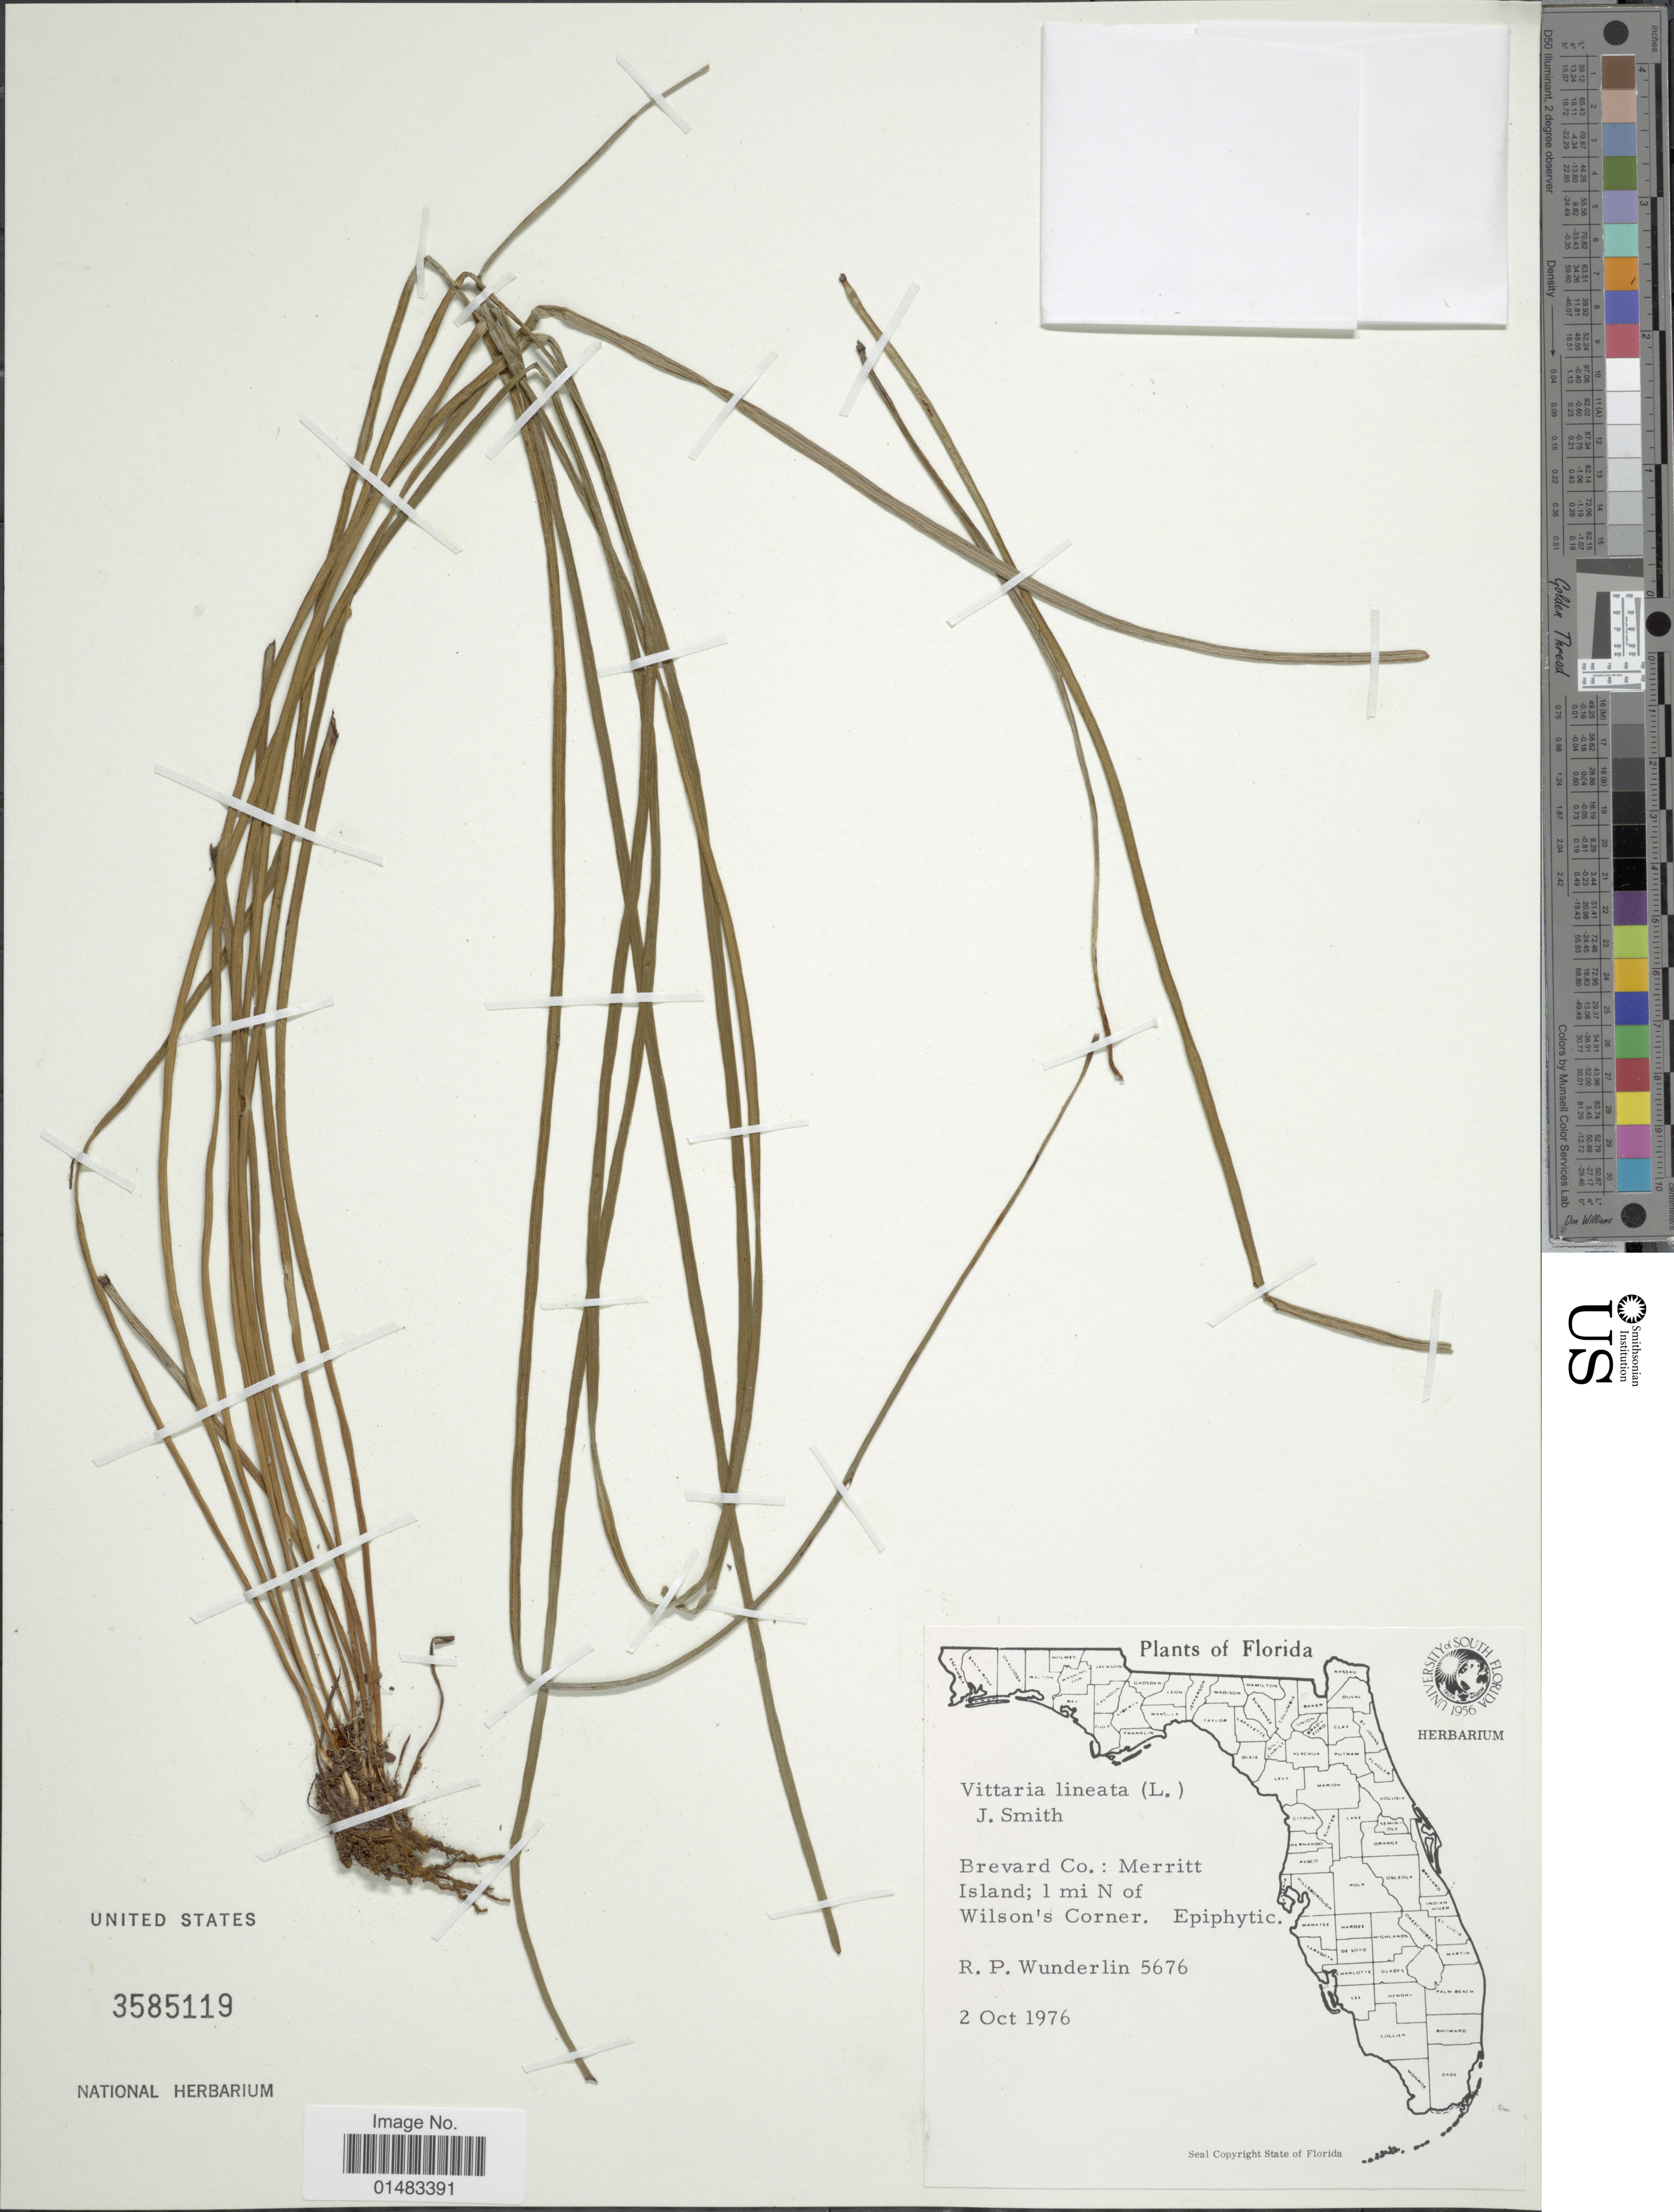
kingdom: Plantae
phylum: Tracheophyta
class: Polypodiopsida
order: Polypodiales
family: Pteridaceae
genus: Vittaria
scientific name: Vittaria lineata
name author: (L.) Sm.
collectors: R. P. Wunderlin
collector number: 5676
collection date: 1976-10-02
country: United States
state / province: Florida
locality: Plants of Florida, Brevard Co.: Merrit Island; 1 mi N of Wilson's Corner. Epiphytic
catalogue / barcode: US 3585119